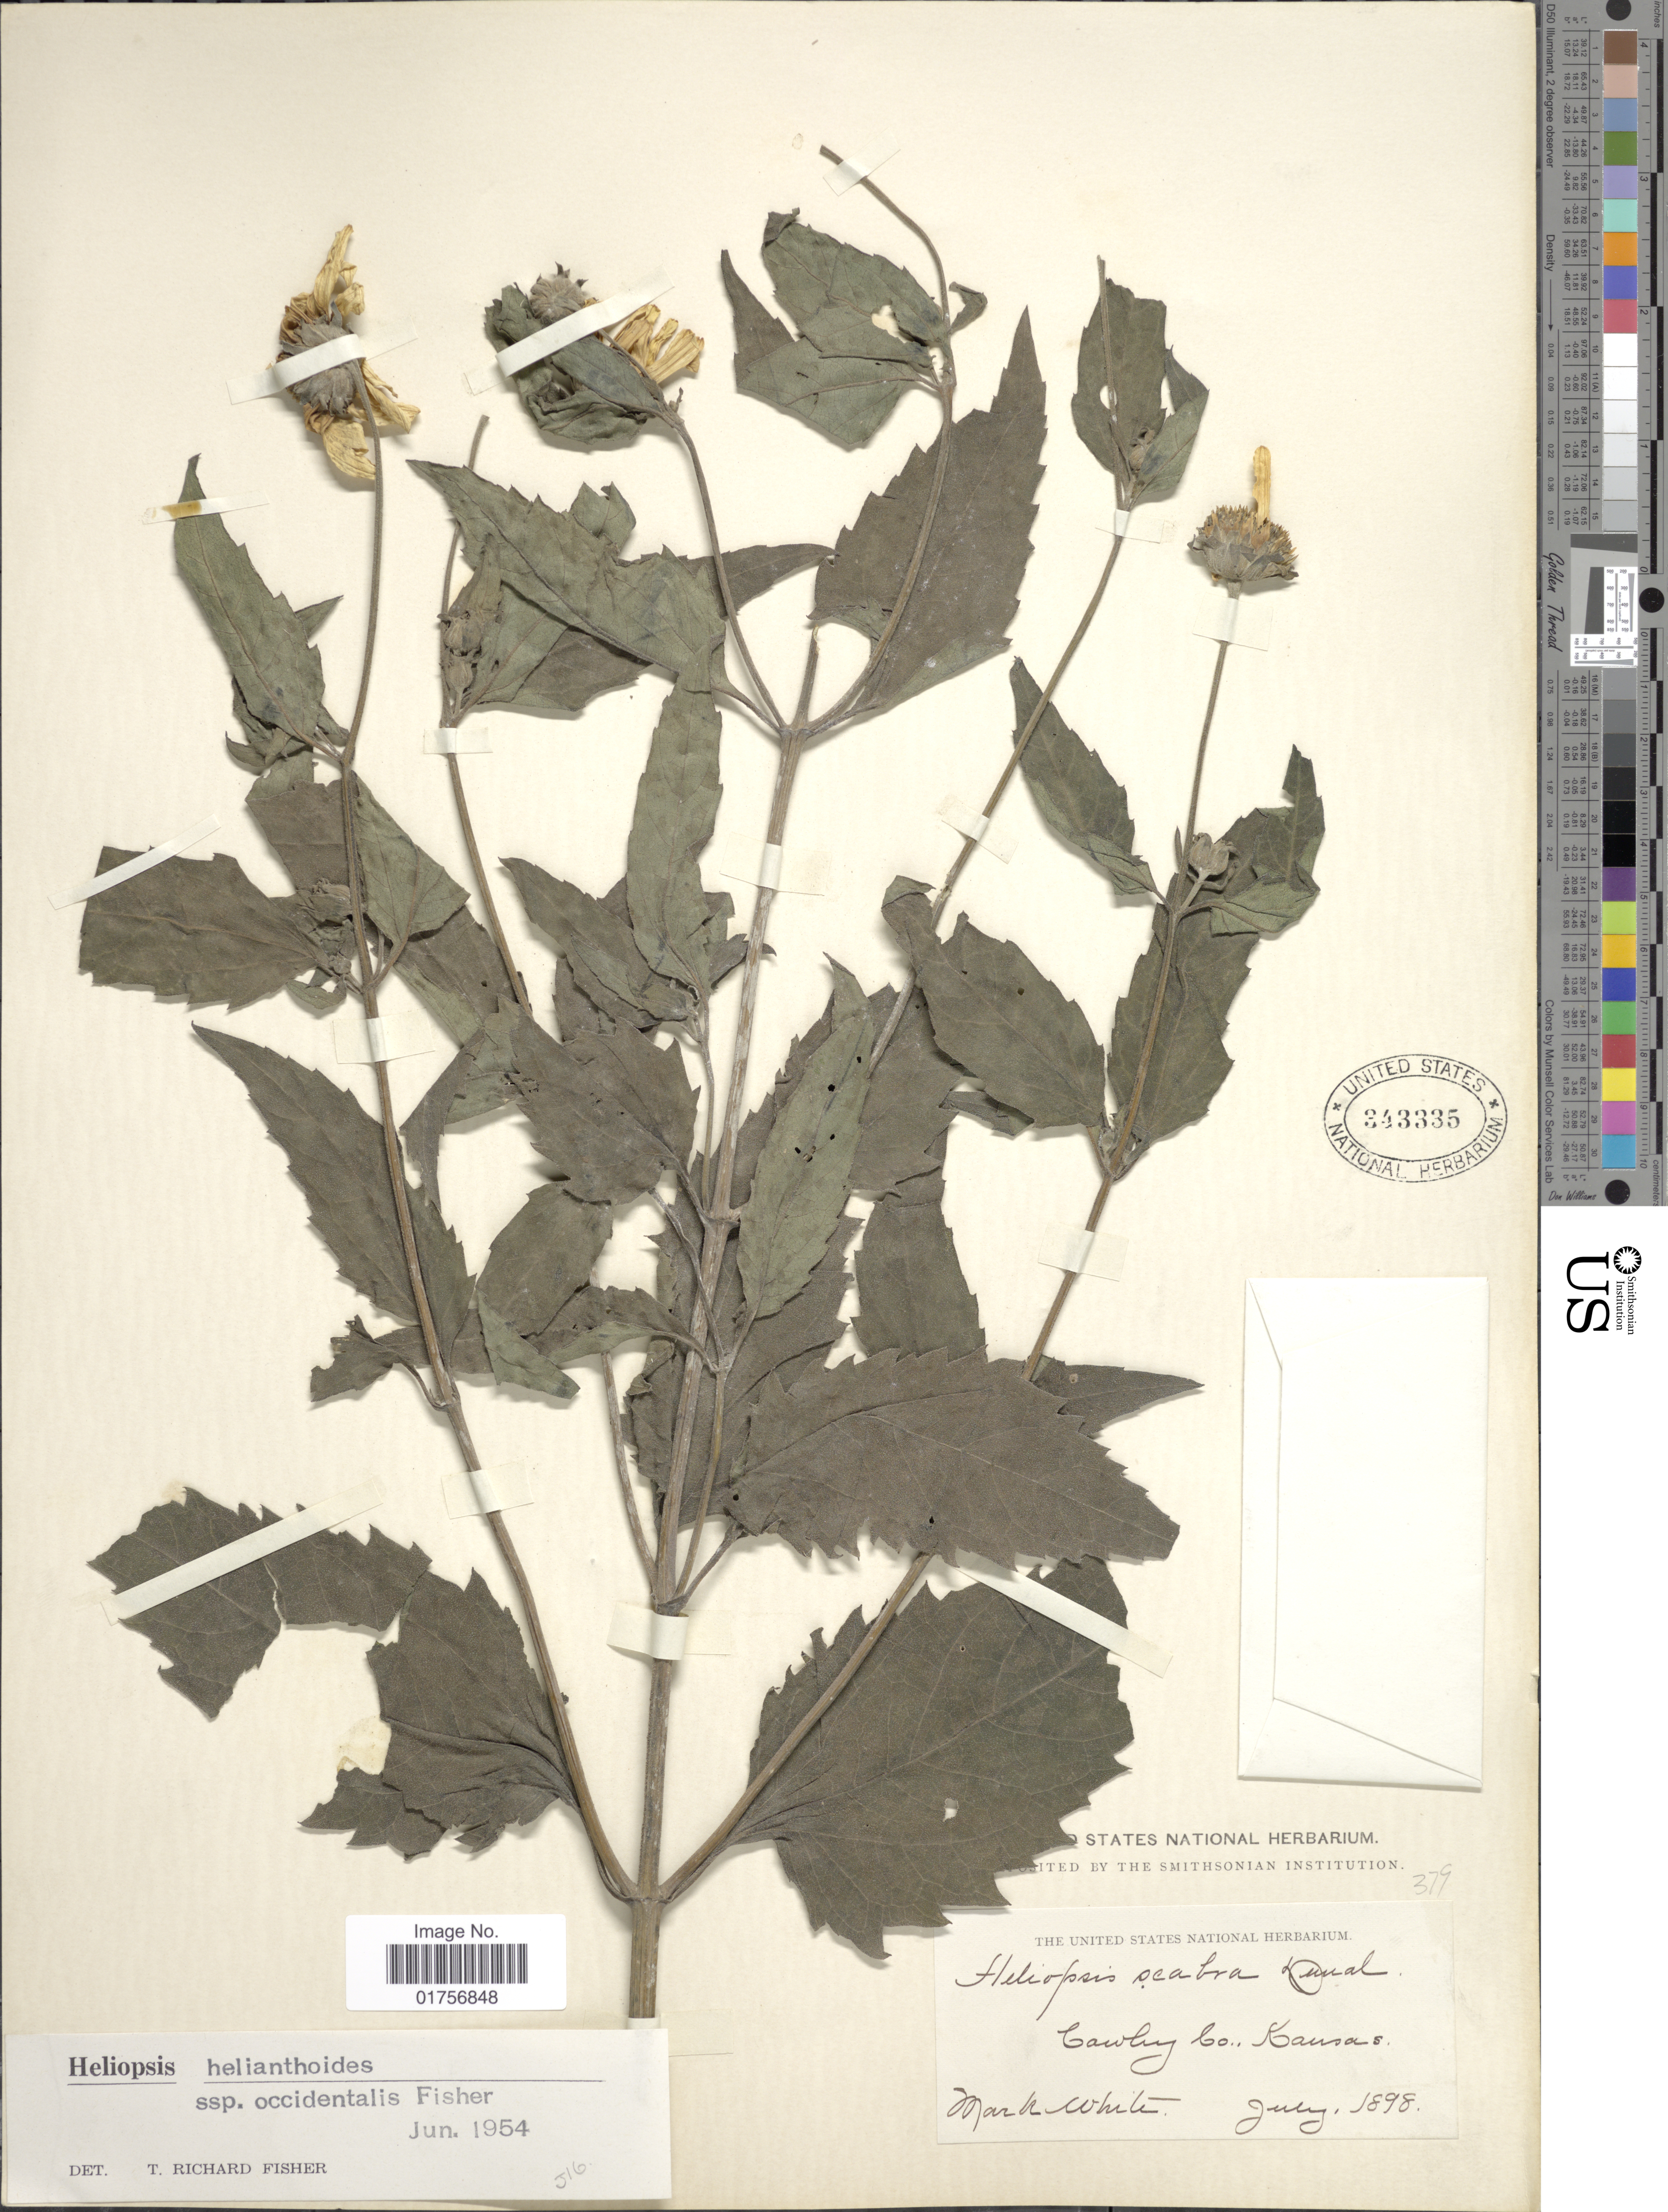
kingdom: Plantae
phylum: Tracheophyta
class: Magnoliopsida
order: Asterales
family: Asteraceae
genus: Heliopsis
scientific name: Heliopsis helianthoides subsp. occidentalis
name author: T.R. Fisher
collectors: M. White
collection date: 1898-07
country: United States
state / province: Kansas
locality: Cawley Co., Kansas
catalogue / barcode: US 343335